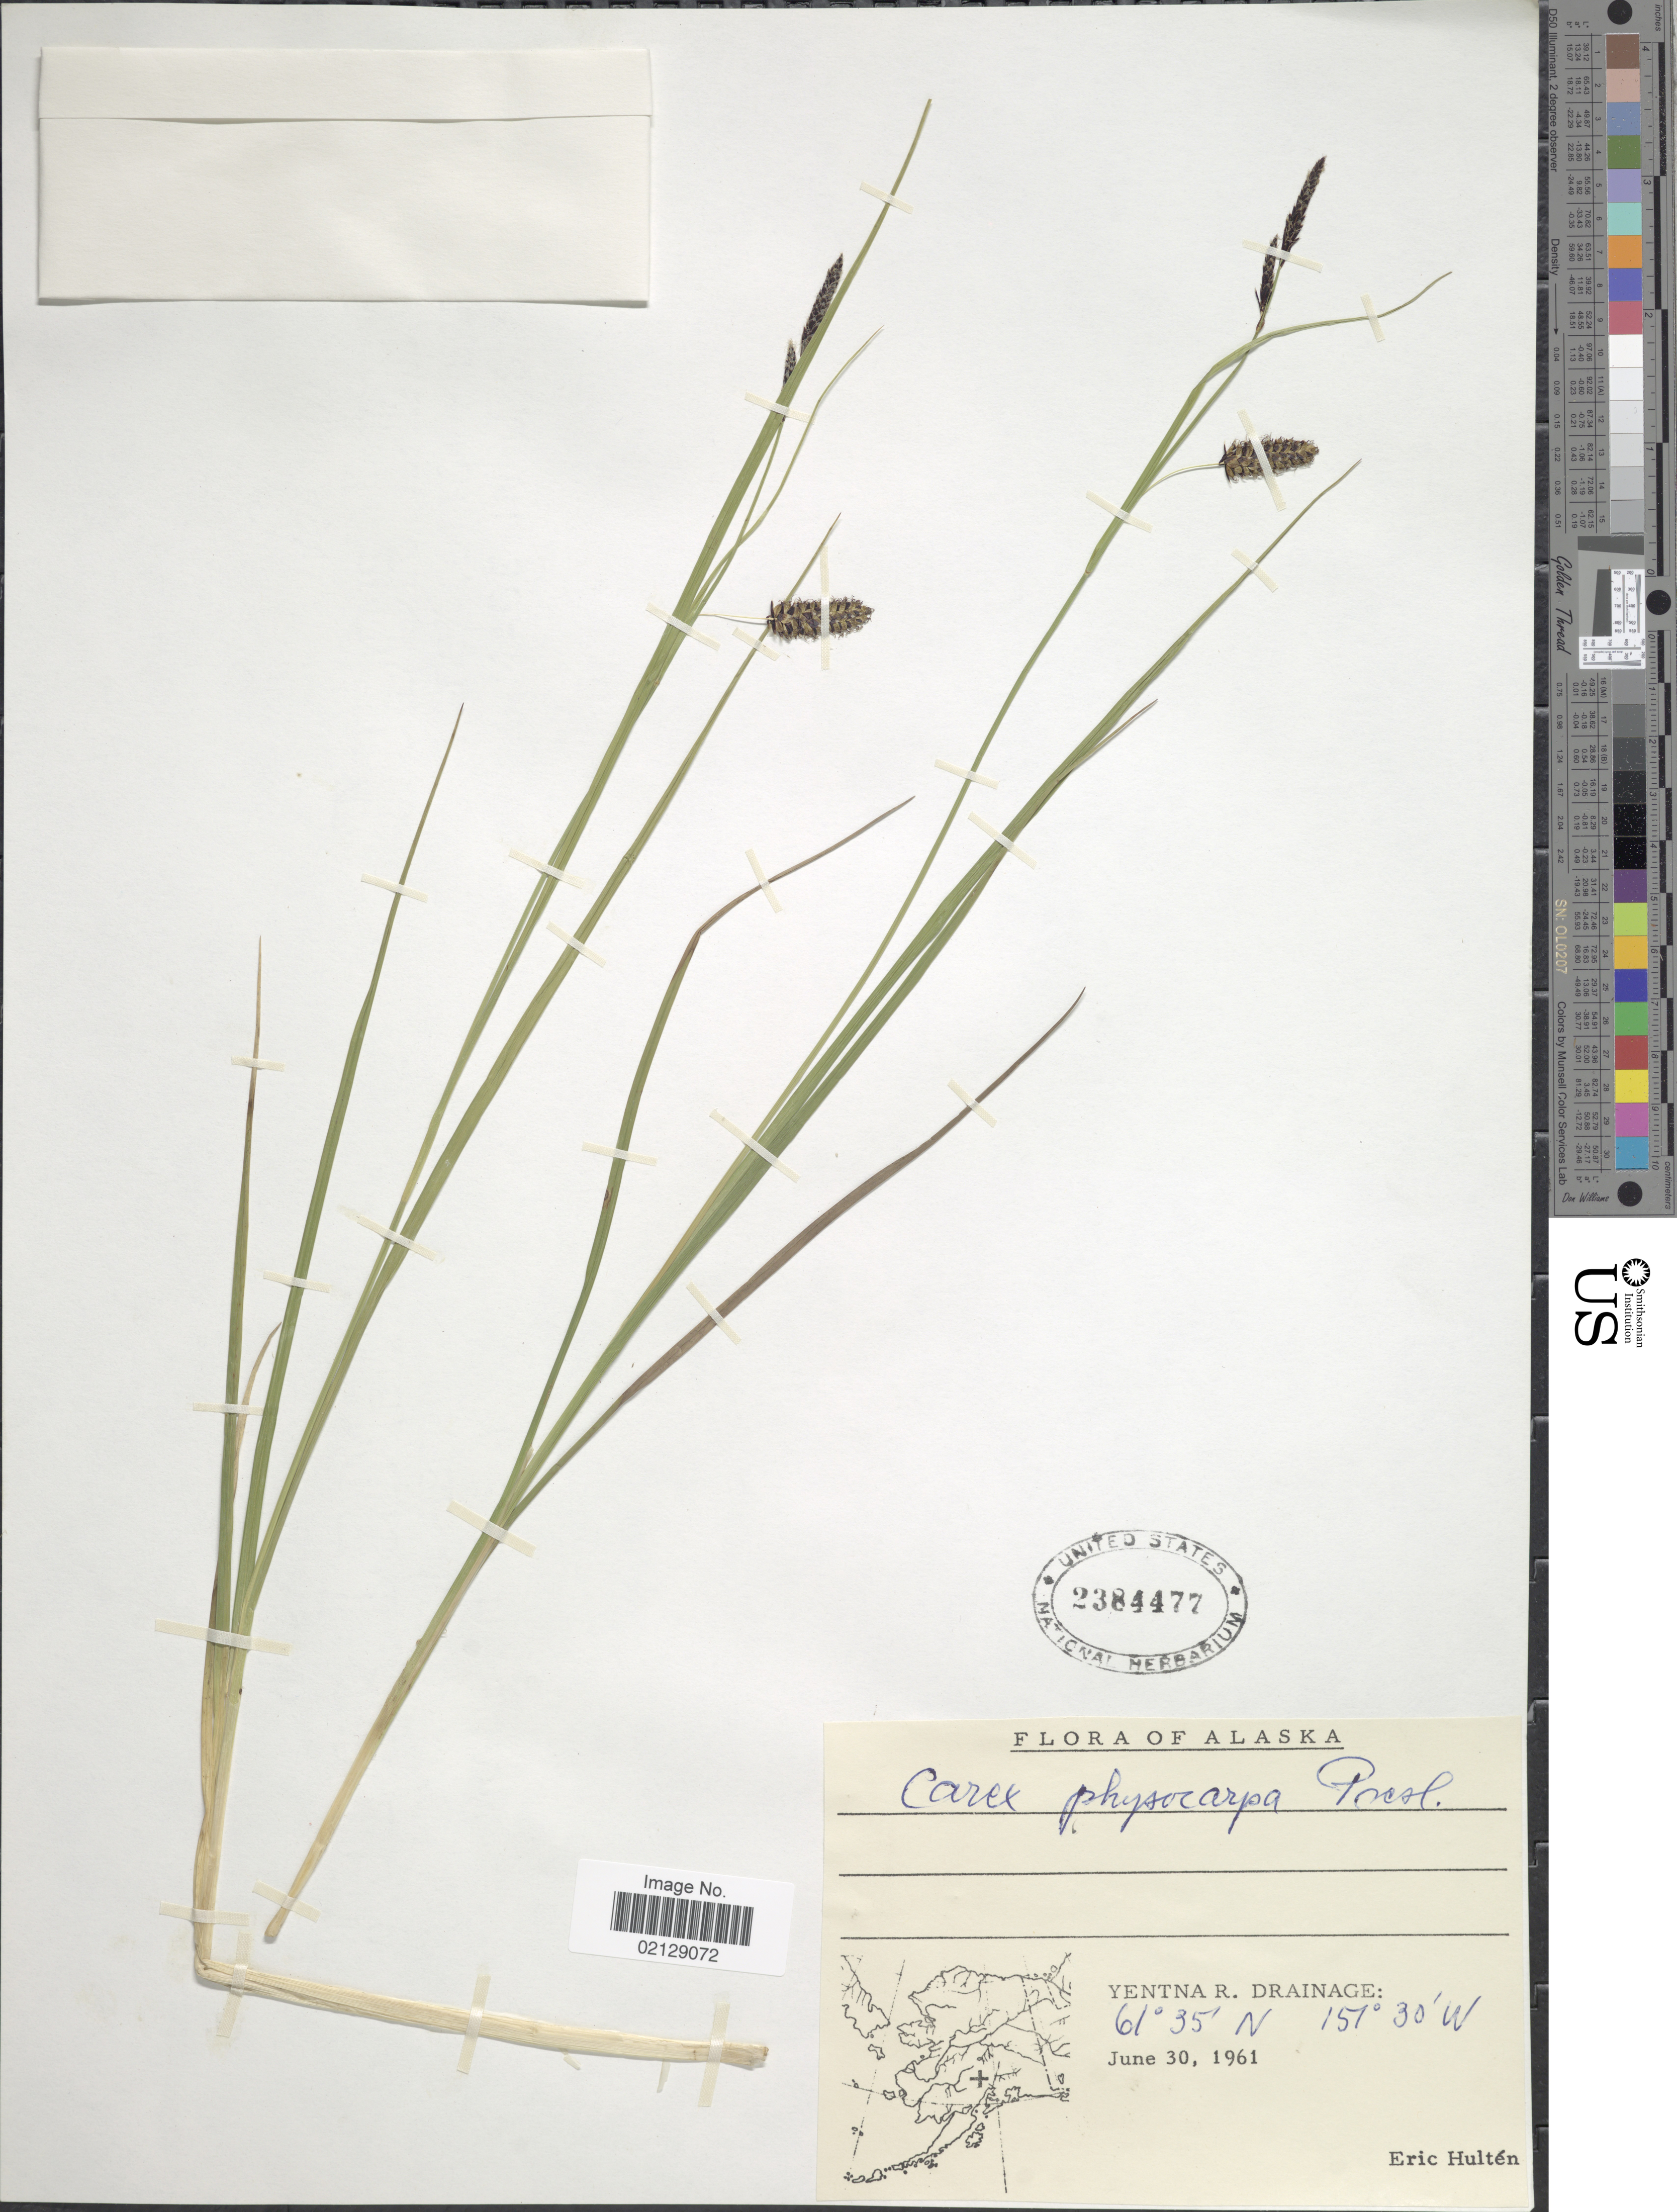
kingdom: Plantae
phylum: Tracheophyta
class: Liliopsida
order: Poales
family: Cyperaceae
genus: Carex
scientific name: Carex saxatilis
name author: L.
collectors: E. G. Hultén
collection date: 1961-06-30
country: United States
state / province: Alaska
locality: Yentna R. Drainage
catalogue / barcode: US 2384477